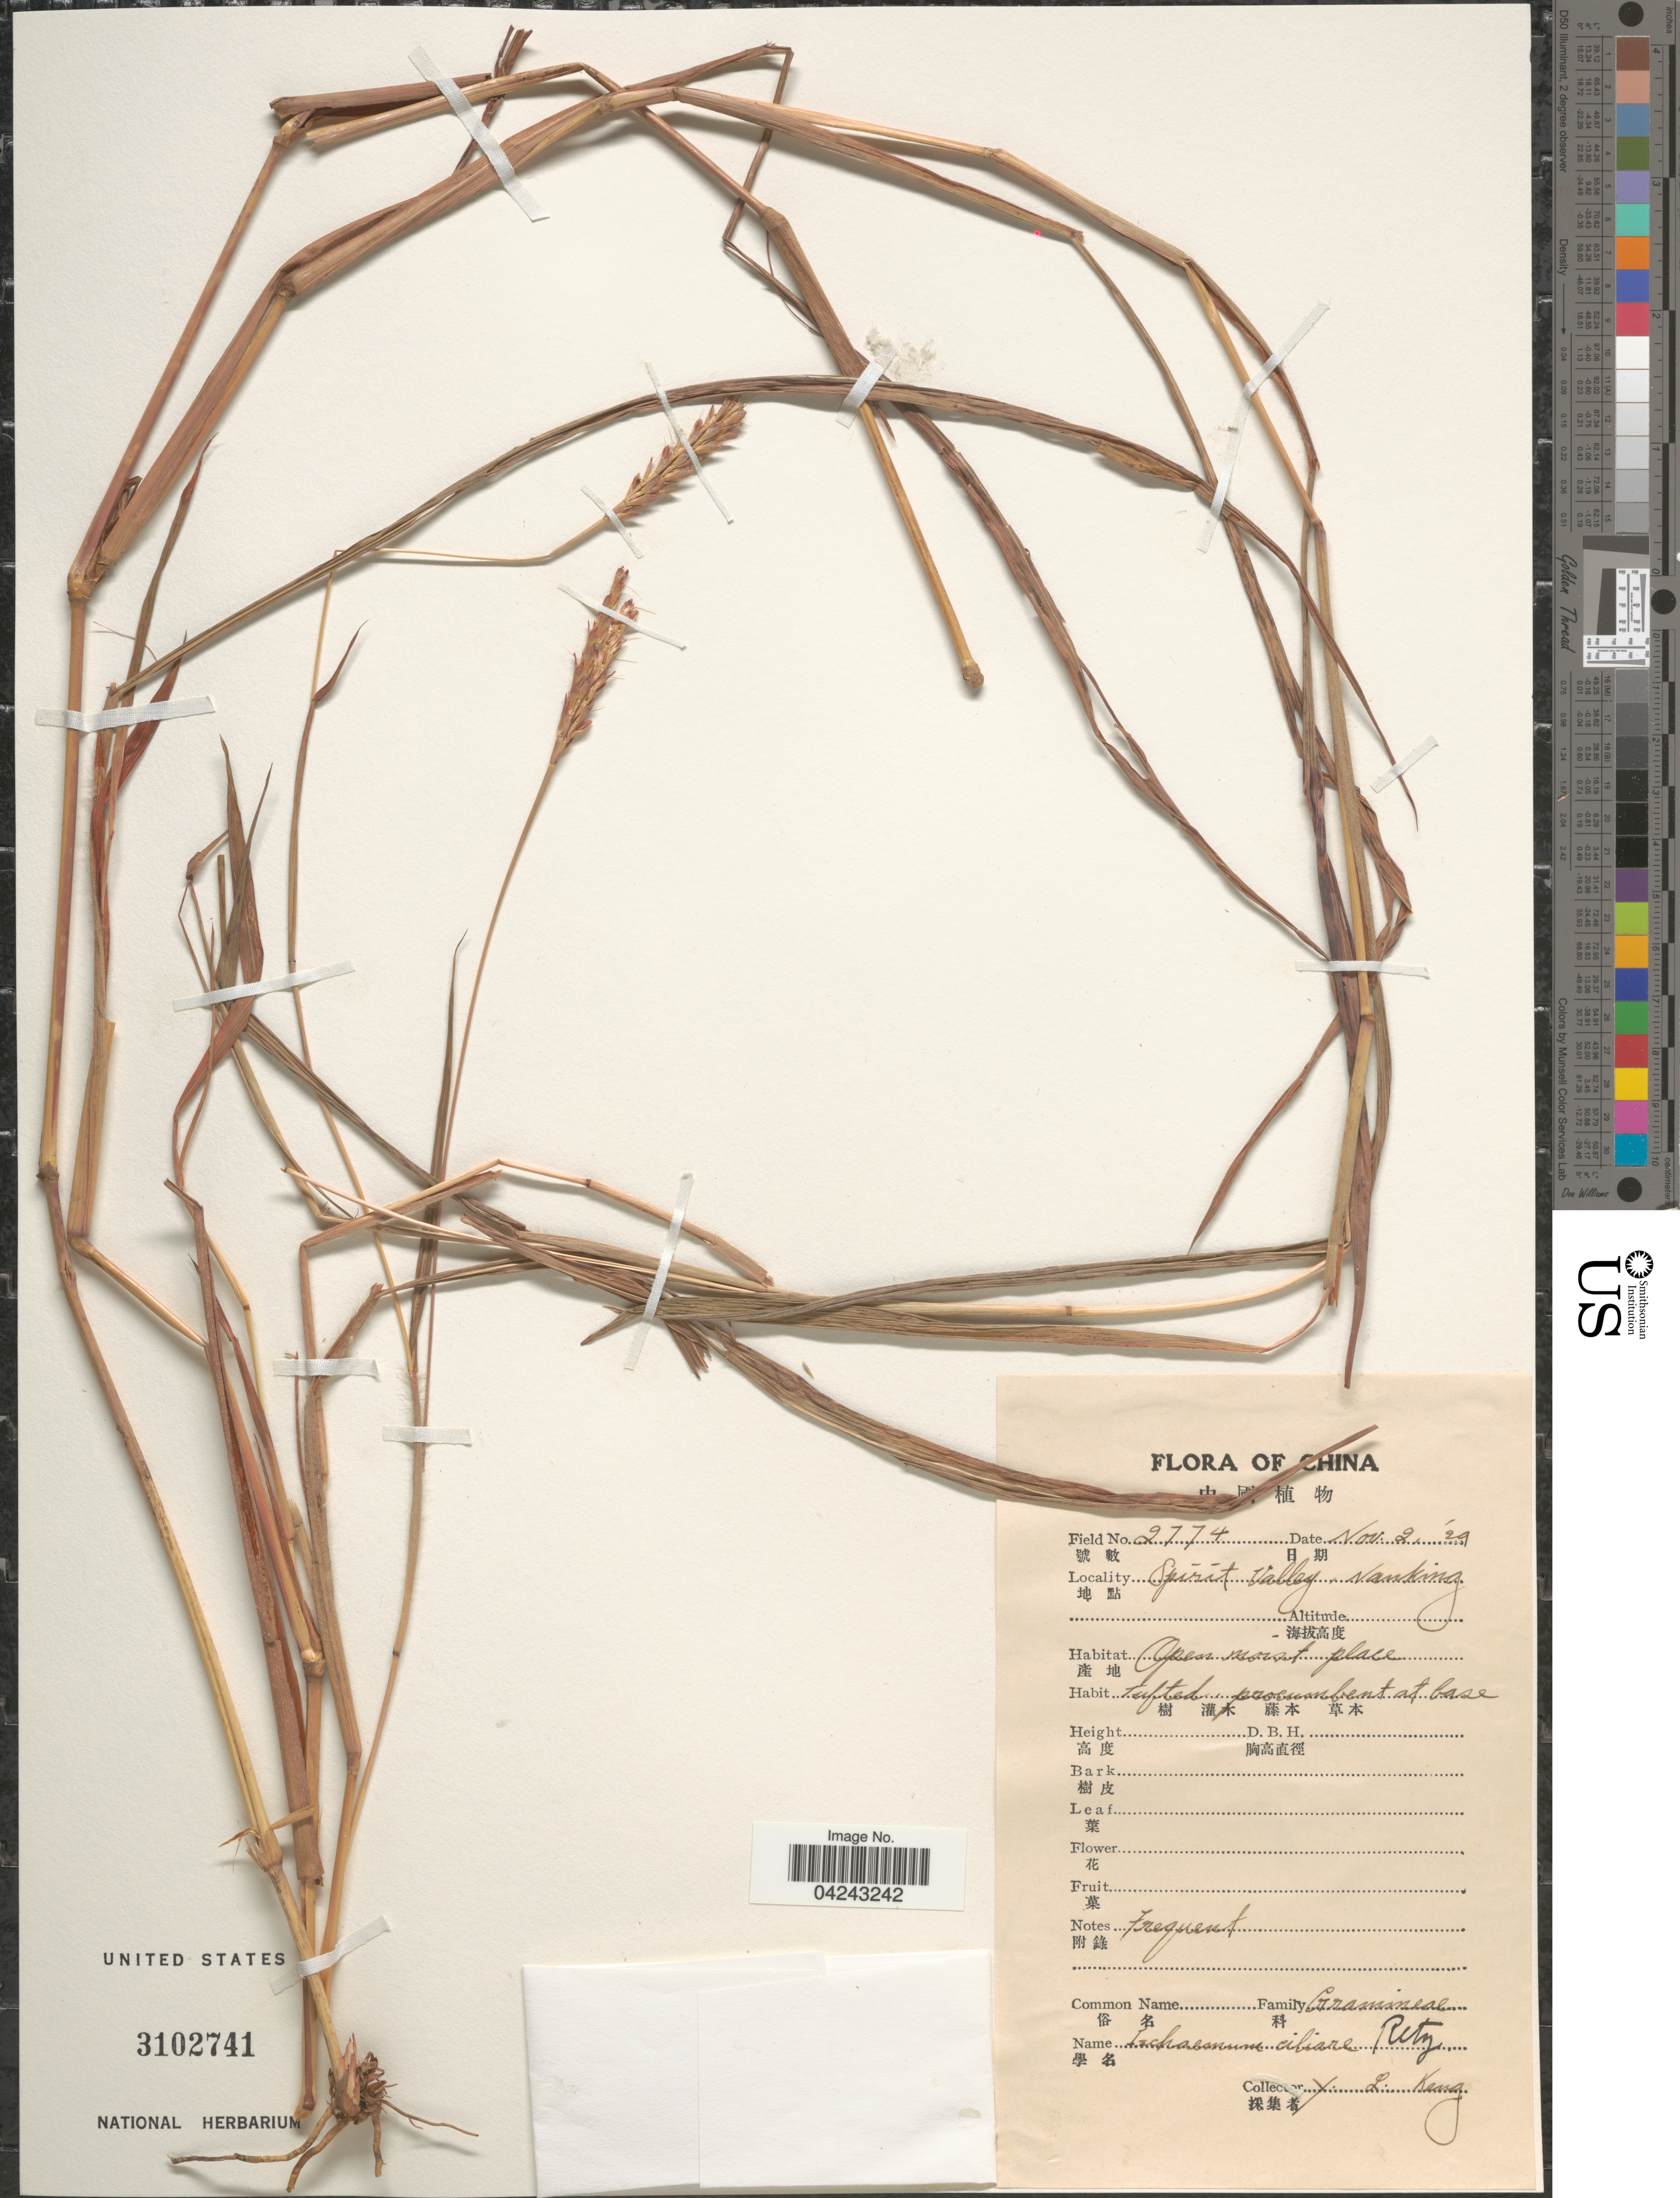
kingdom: Plantae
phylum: Tracheophyta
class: Liliopsida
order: Poales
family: Poaceae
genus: Ischaemum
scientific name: Ischaemum ciliare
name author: Retz.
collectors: Y. L. Keng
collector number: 2774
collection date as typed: Transcribed d/m/y: 2/11/29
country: China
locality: Spirit Valley, Nanking.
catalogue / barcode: US 3102741